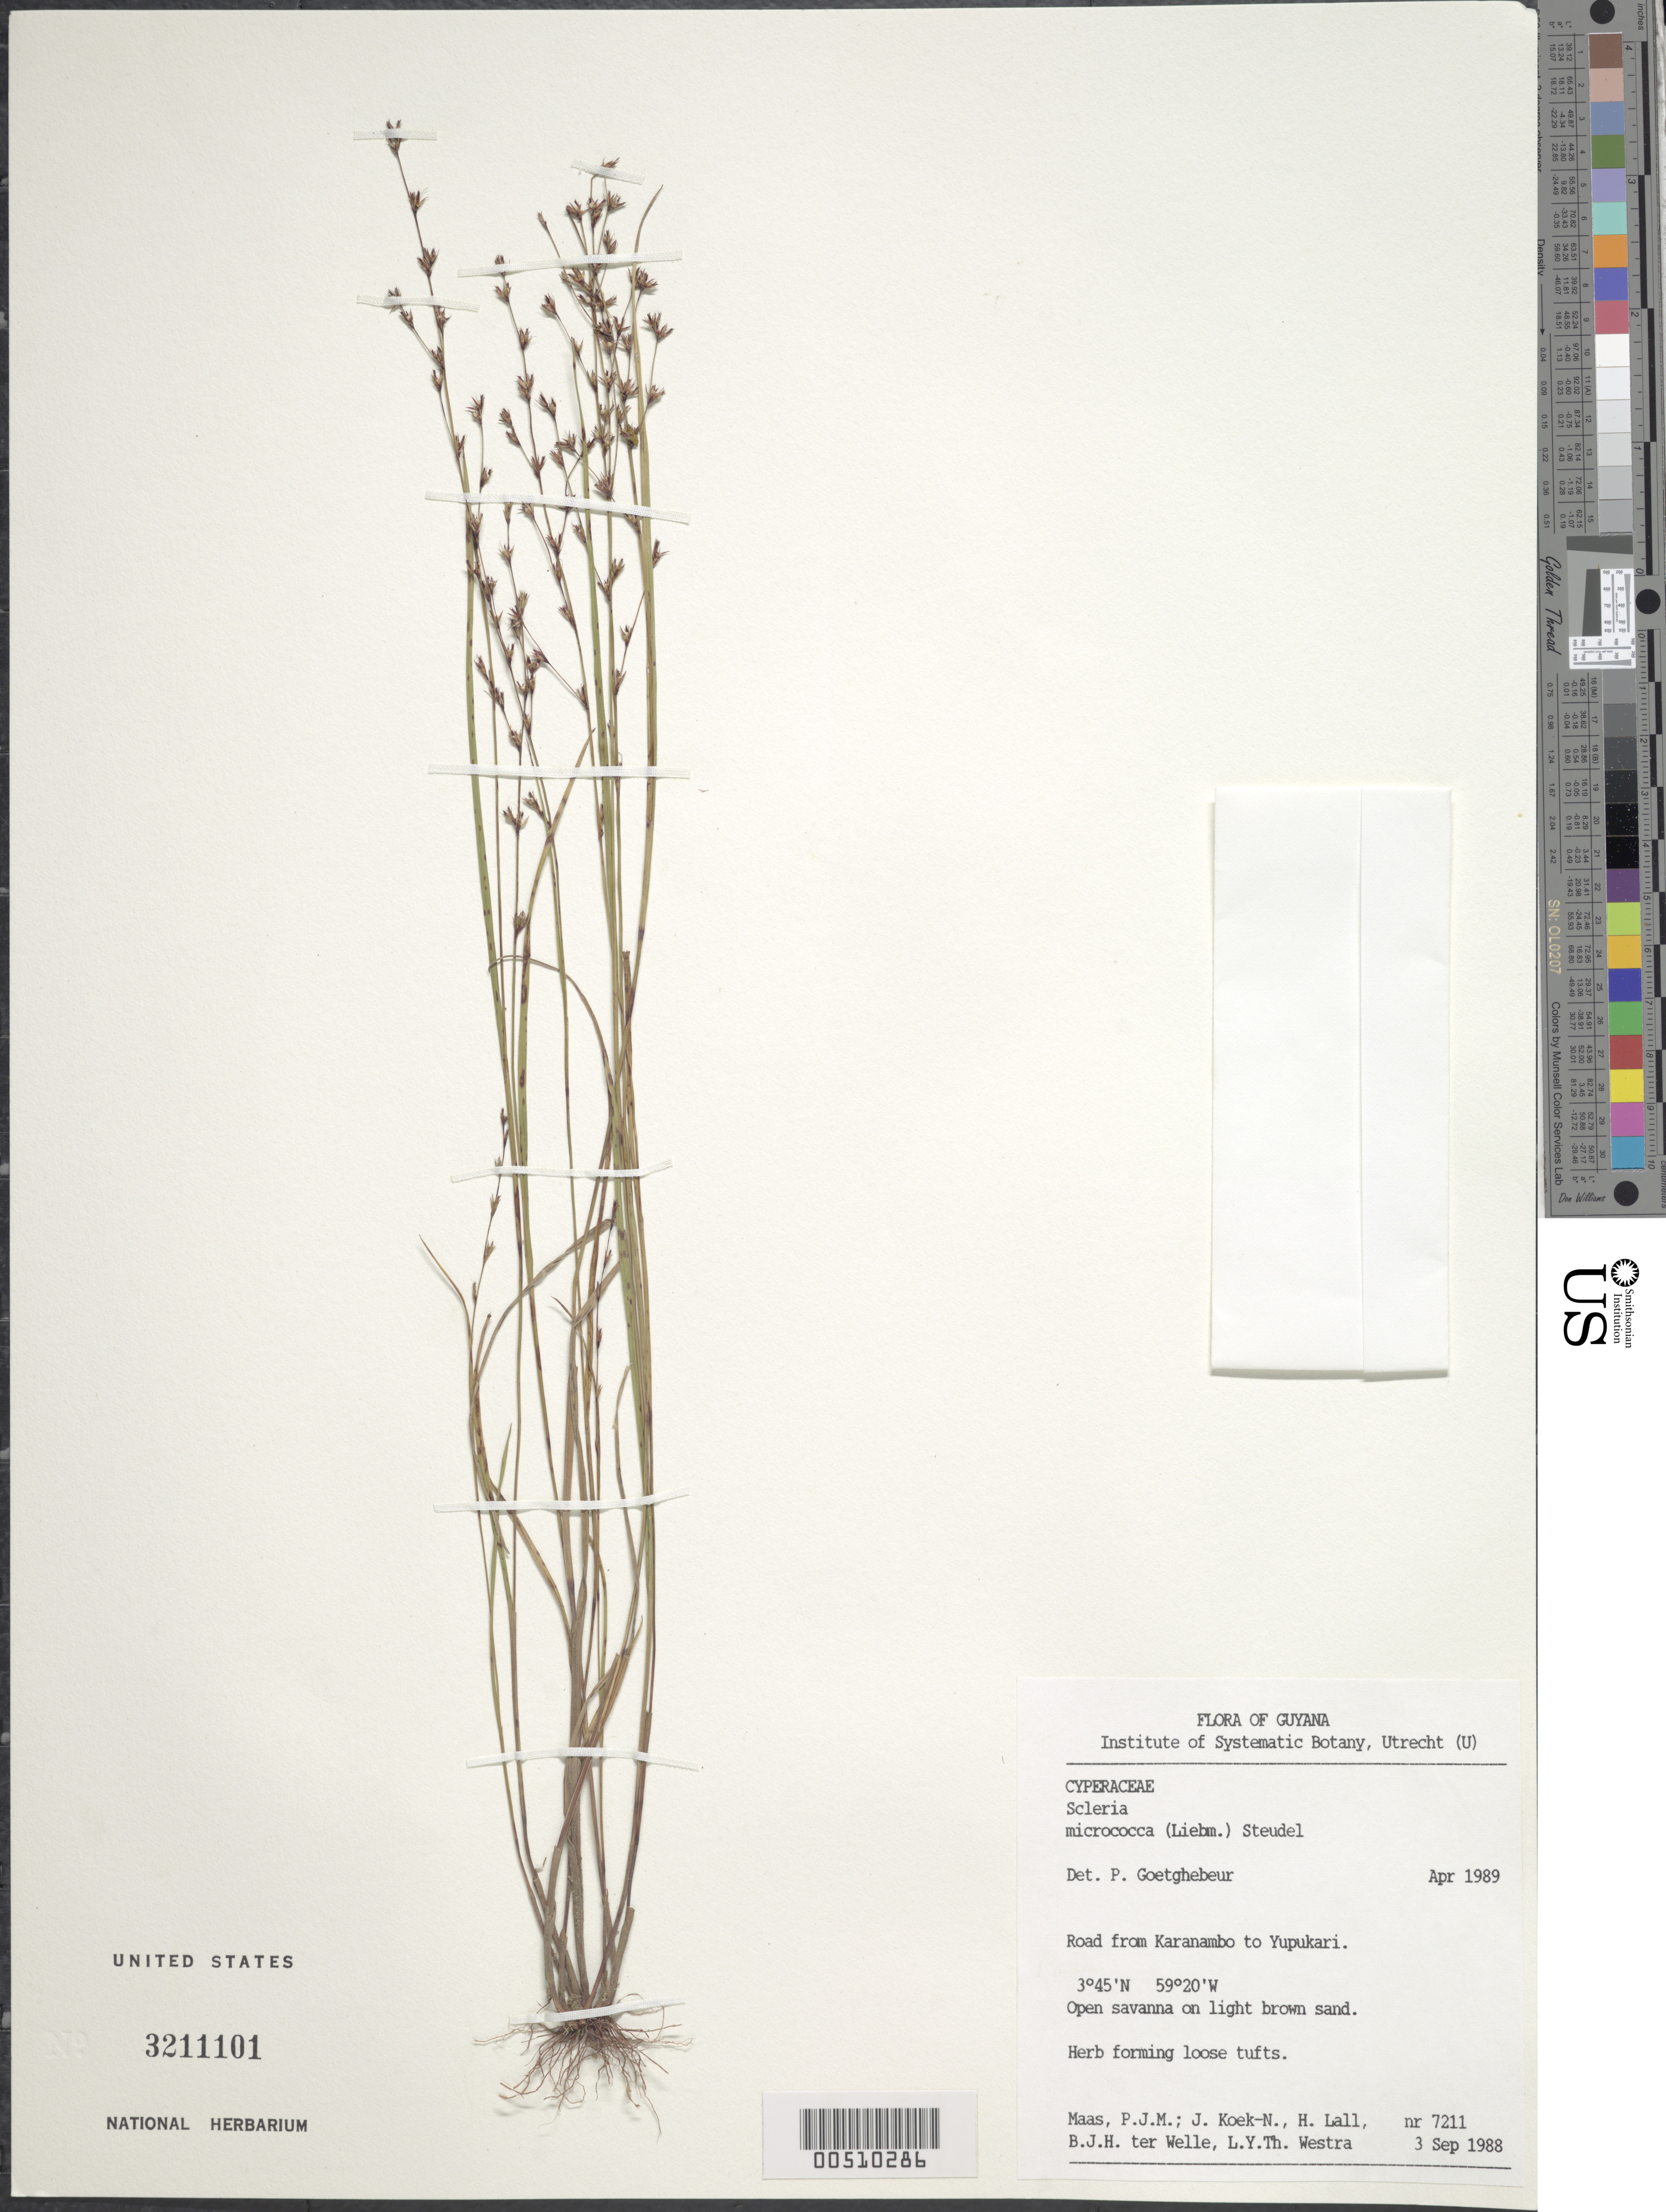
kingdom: Plantae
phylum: Tracheophyta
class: Liliopsida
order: Poales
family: Cyperaceae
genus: Scleria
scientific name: Scleria verticillata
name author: Muhl. ex Willd.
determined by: Strong, Mark T., (BOT), Smithsonian Institution - National Museum of Natural History (UNITED STATES)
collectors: P. Maas, J. Koek-Noorman, H. Lall & B. Welle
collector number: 7211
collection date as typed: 03 Sep 1988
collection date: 1988-09-03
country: Guyana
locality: Road from Karanambo to Yupukari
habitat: Open savanna on light brown sand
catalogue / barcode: US 3211101